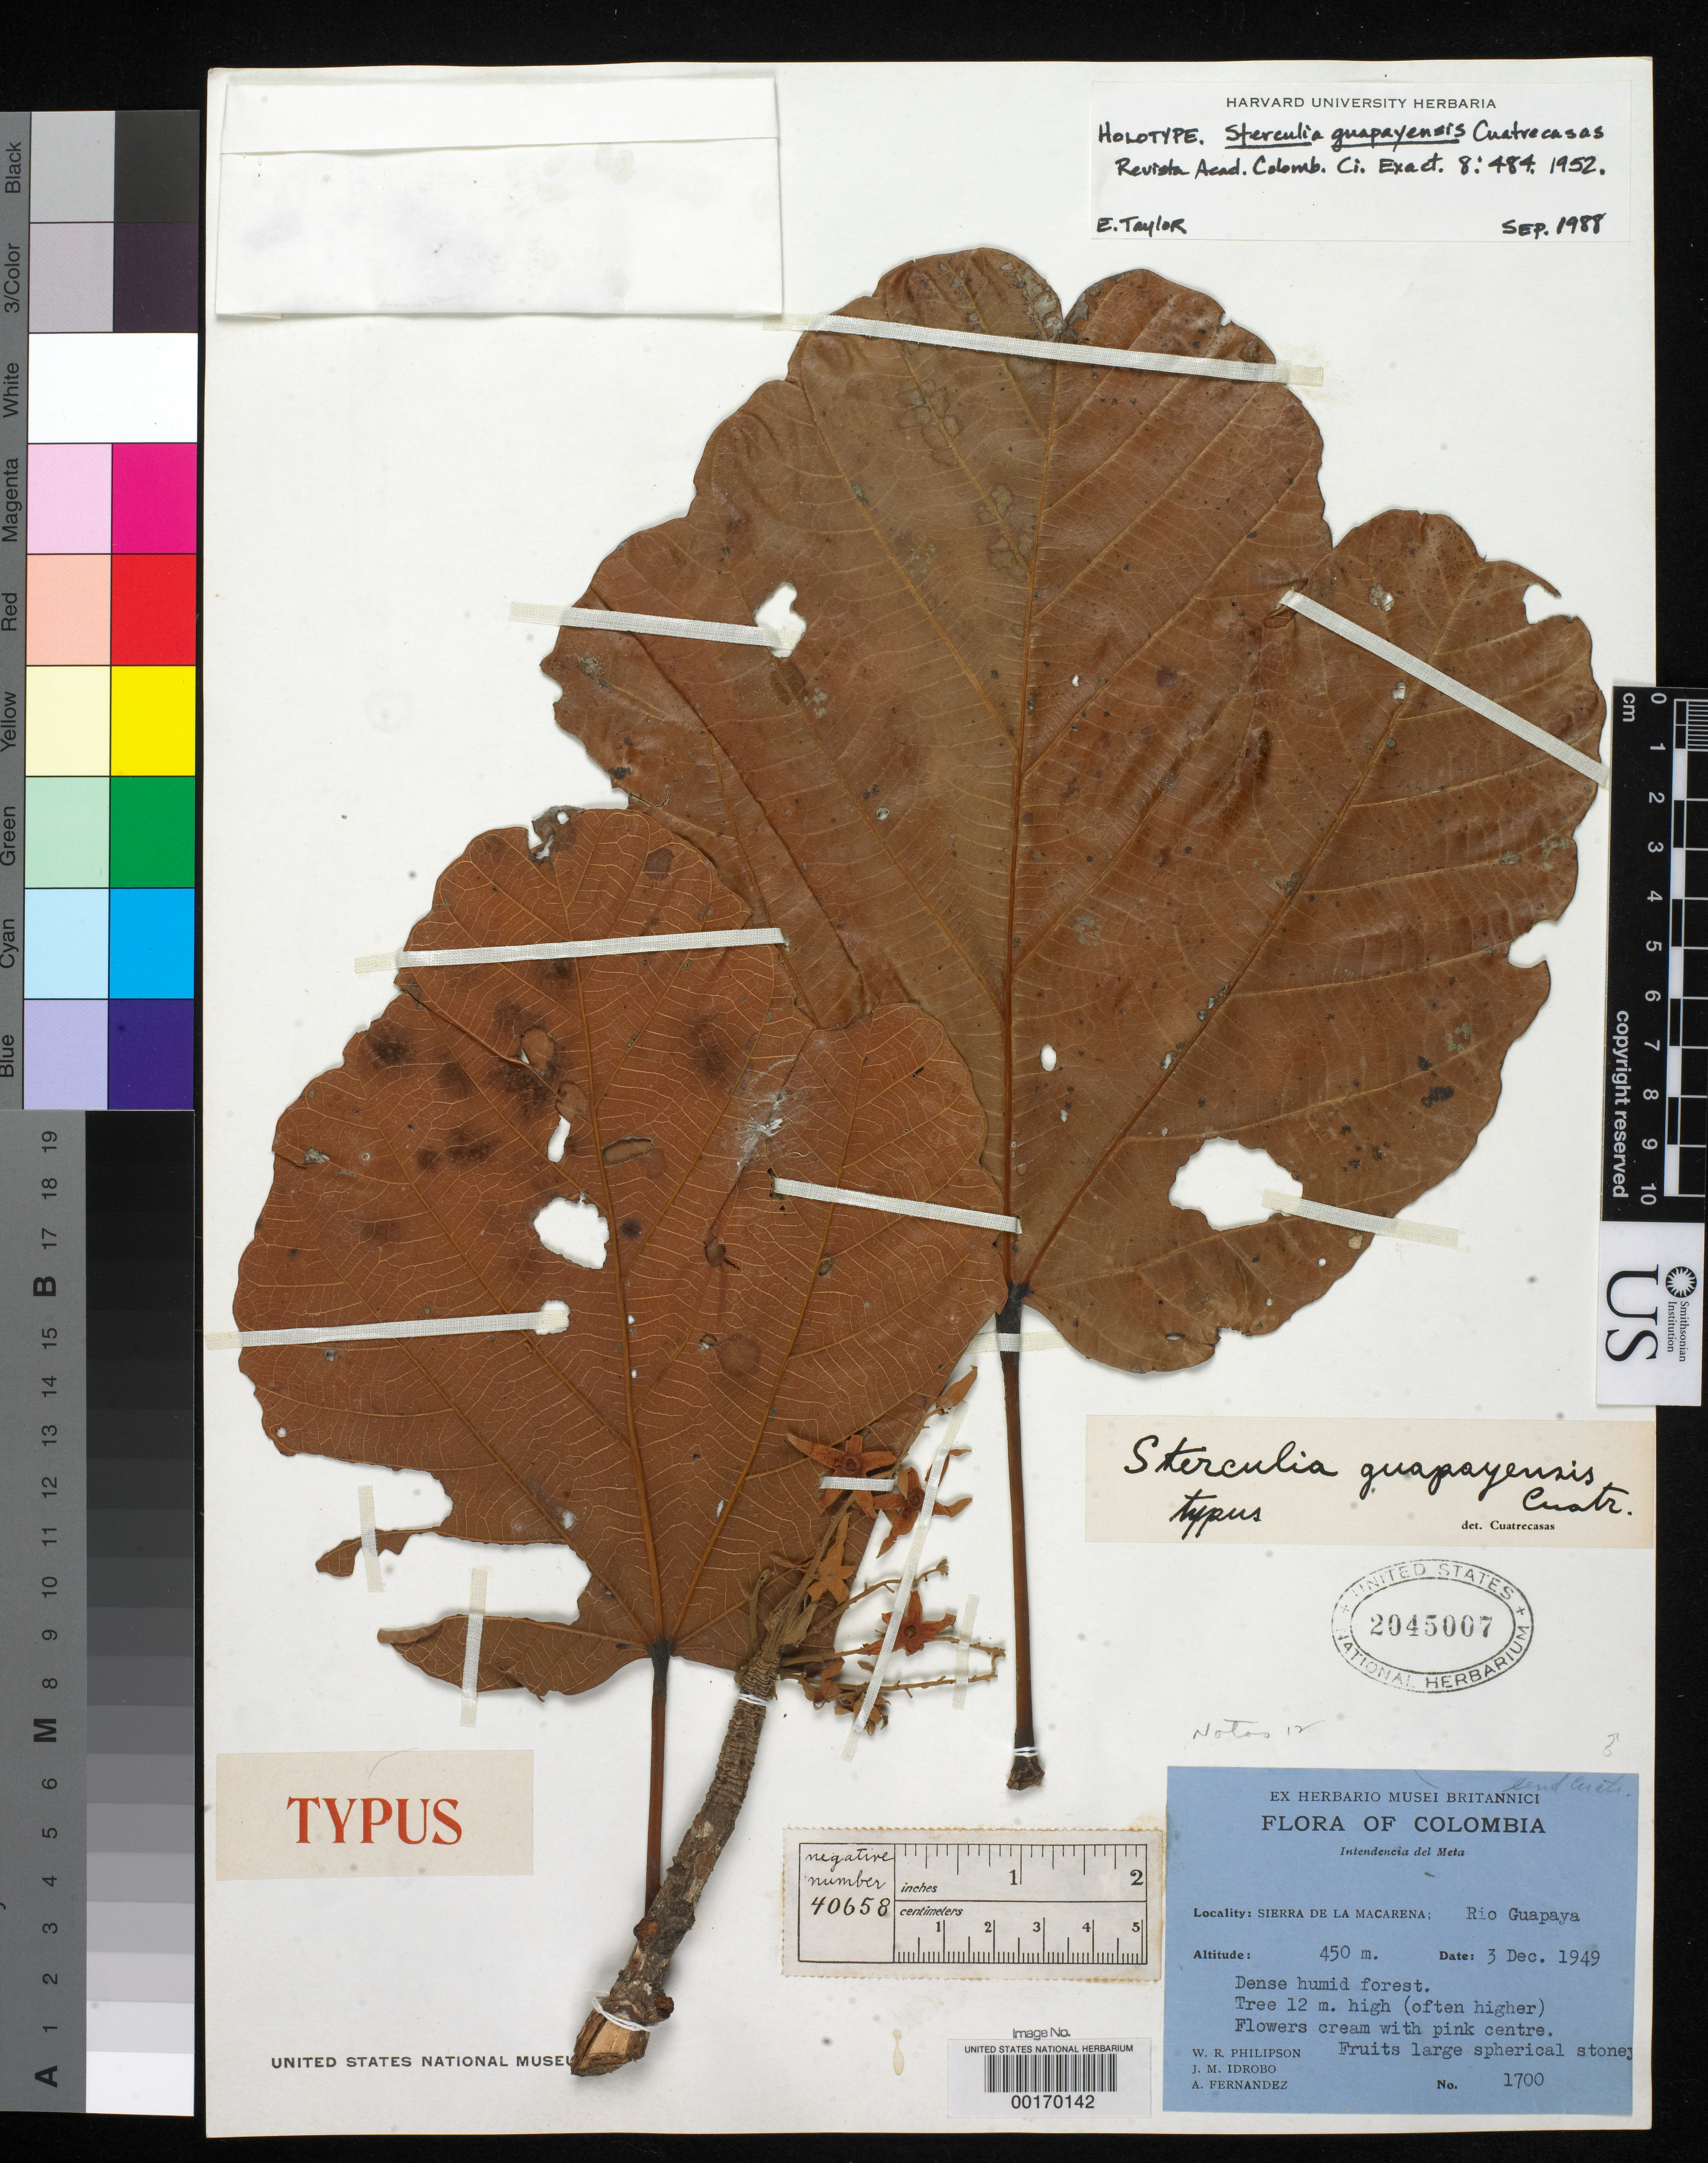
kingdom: Plantae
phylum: Tracheophyta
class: Magnoliopsida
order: Malvales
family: Malvaceae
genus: Sterculia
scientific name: Sterculia guapayensis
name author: Cuatrec.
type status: Holotype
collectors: W. R. Philipson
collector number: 1700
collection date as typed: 03 Dec 1949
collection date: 1949-12-03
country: Colombia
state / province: Meta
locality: Sierra de la Macarena, Rio Guapaya.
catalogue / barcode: US 2045007